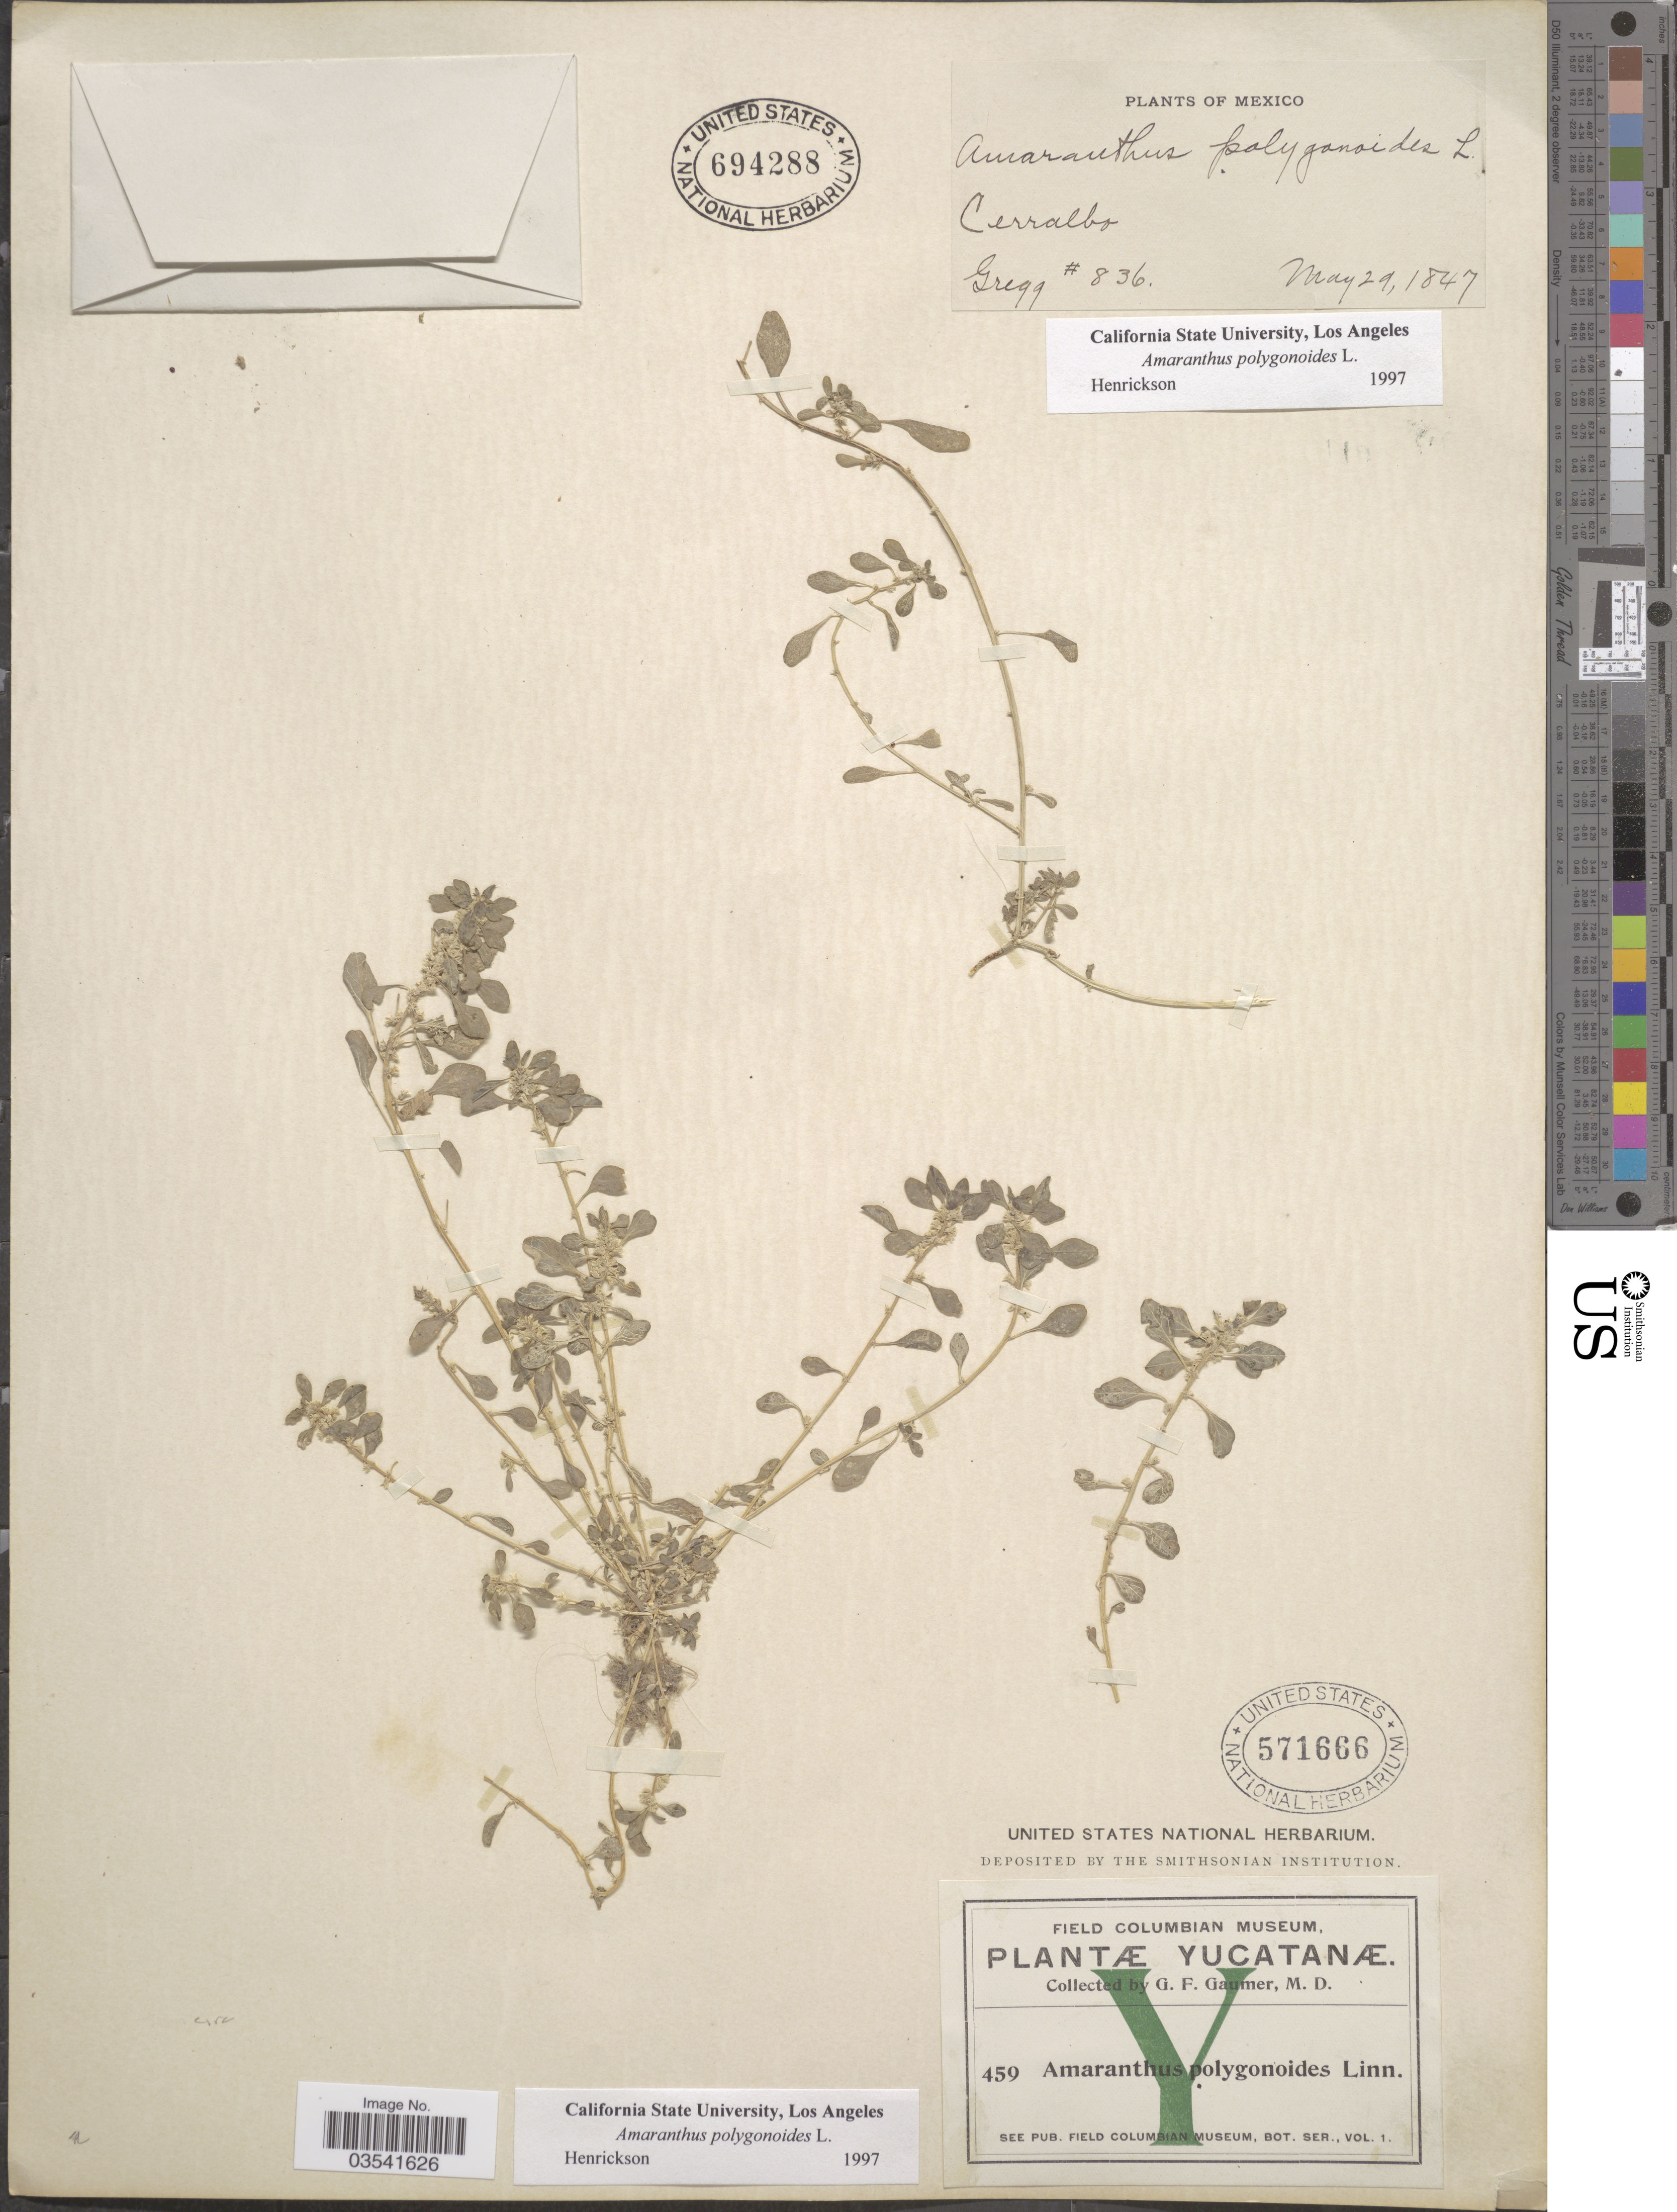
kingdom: Plantae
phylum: Tracheophyta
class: Magnoliopsida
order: Caryophyllales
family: Amaranthaceae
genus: Amaranthus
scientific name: Amaranthus polygonoides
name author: L.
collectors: Gregg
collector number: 836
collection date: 1847-05-29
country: Mexico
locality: Cerralbo.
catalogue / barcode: US 694288-2